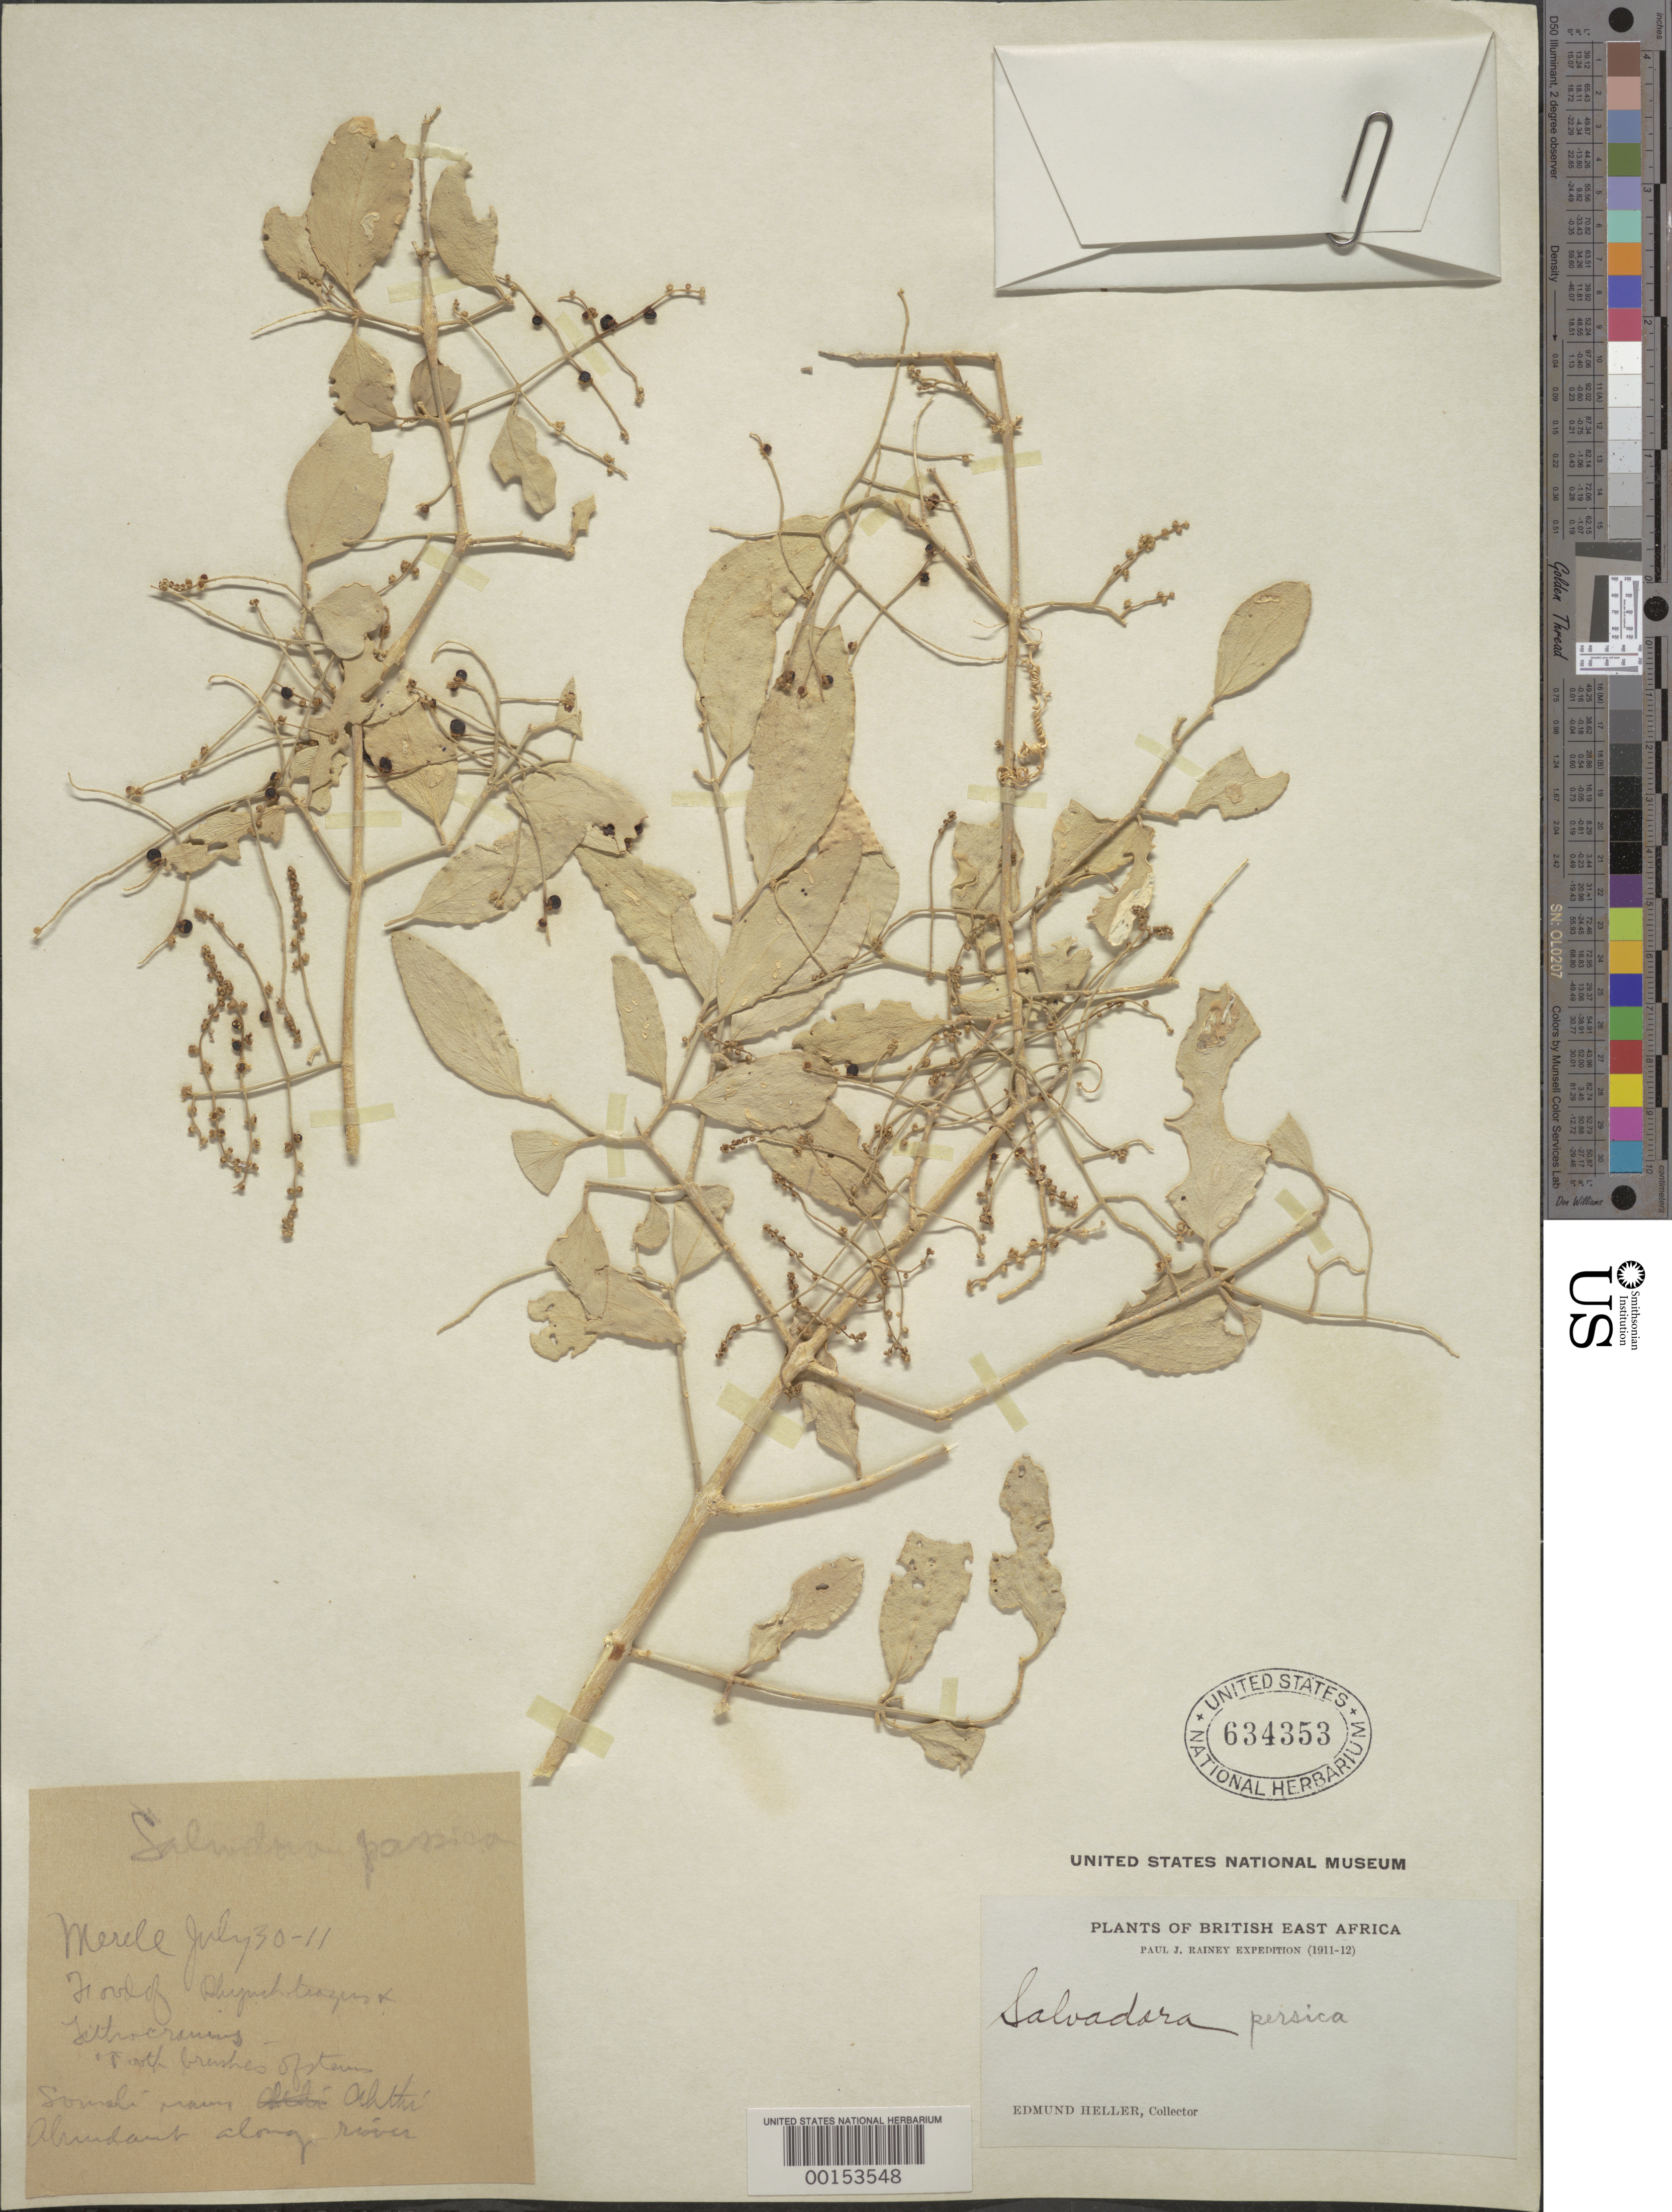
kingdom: Plantae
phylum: Tracheophyta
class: Magnoliopsida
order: Brassicales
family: Salvadoraceae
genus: Salvadora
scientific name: Salvadora persica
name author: L.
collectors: E. Heller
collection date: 1911-07-30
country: Kenya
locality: British East Africa. Merele.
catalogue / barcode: US 634353